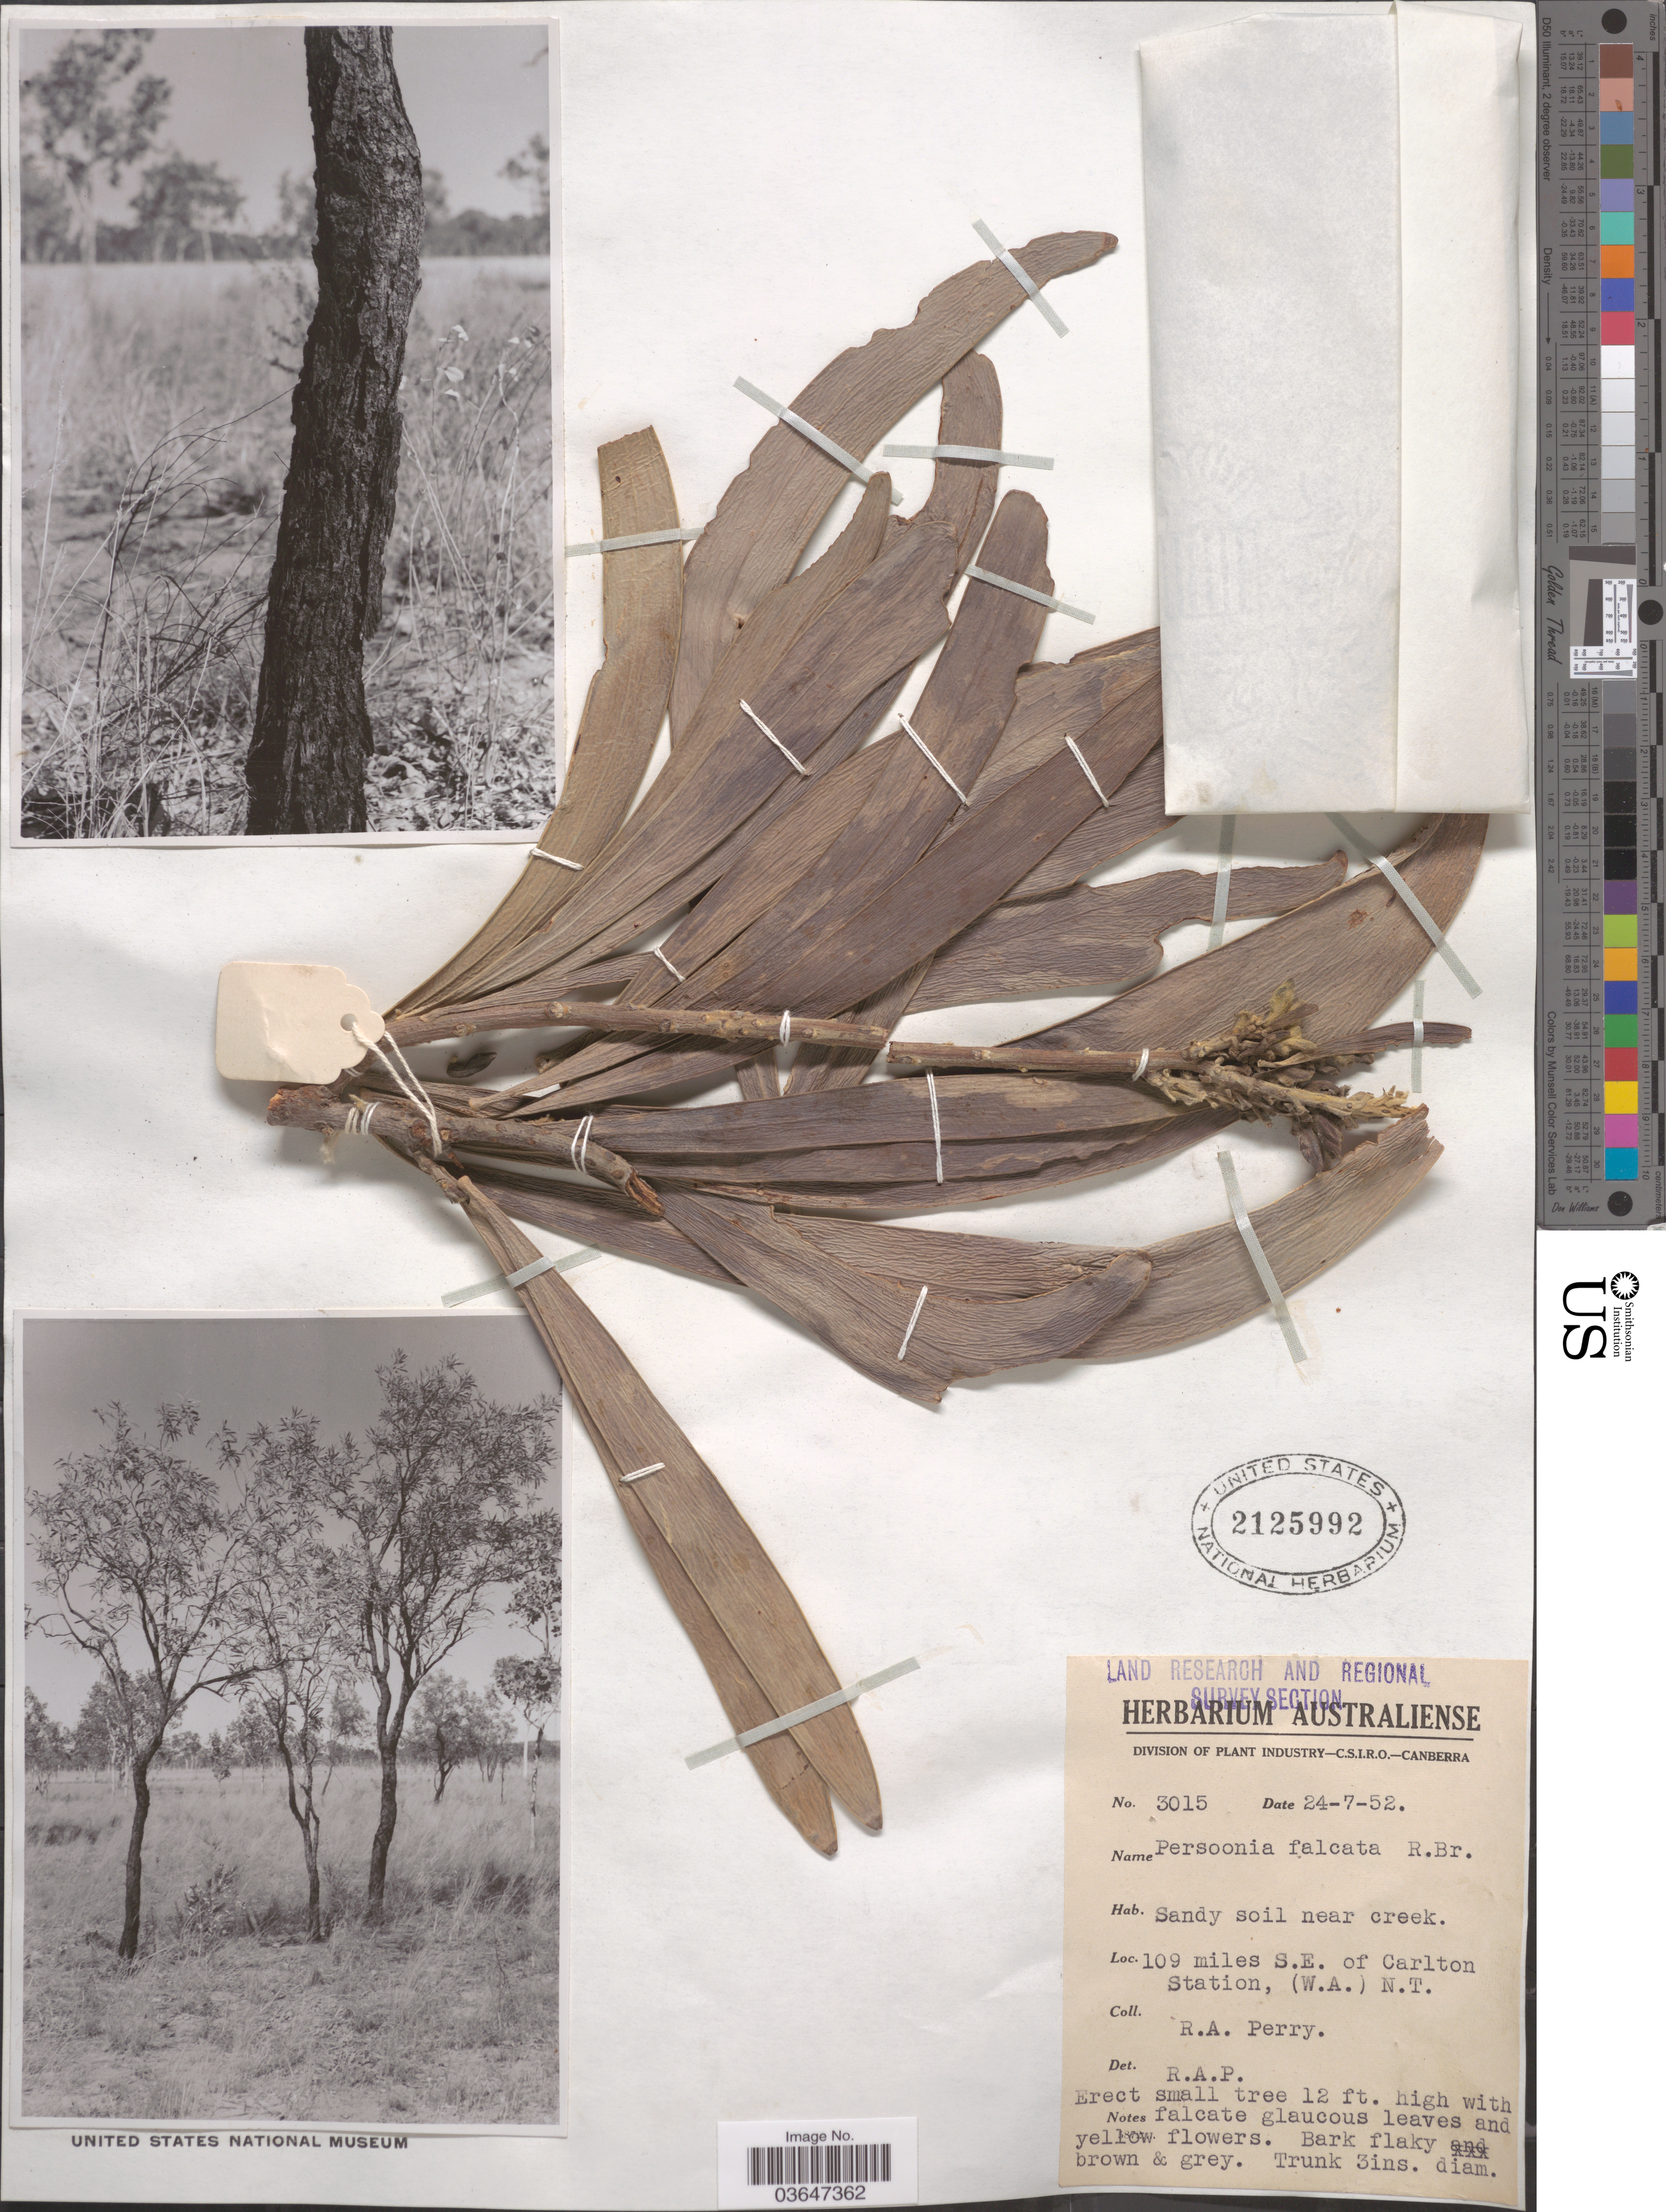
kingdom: Plantae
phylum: Tracheophyta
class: Magnoliopsida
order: Proteales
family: Proteaceae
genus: Persoonia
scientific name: Persoonia falcata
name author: R. Br.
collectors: Perry, R. A.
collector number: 3015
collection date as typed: Transcribed d/m/y: 24/7/52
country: Australia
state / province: Western Australia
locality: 109 miles S.E. of Carlton Station, (W.A.) N.T.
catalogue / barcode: US 2125992